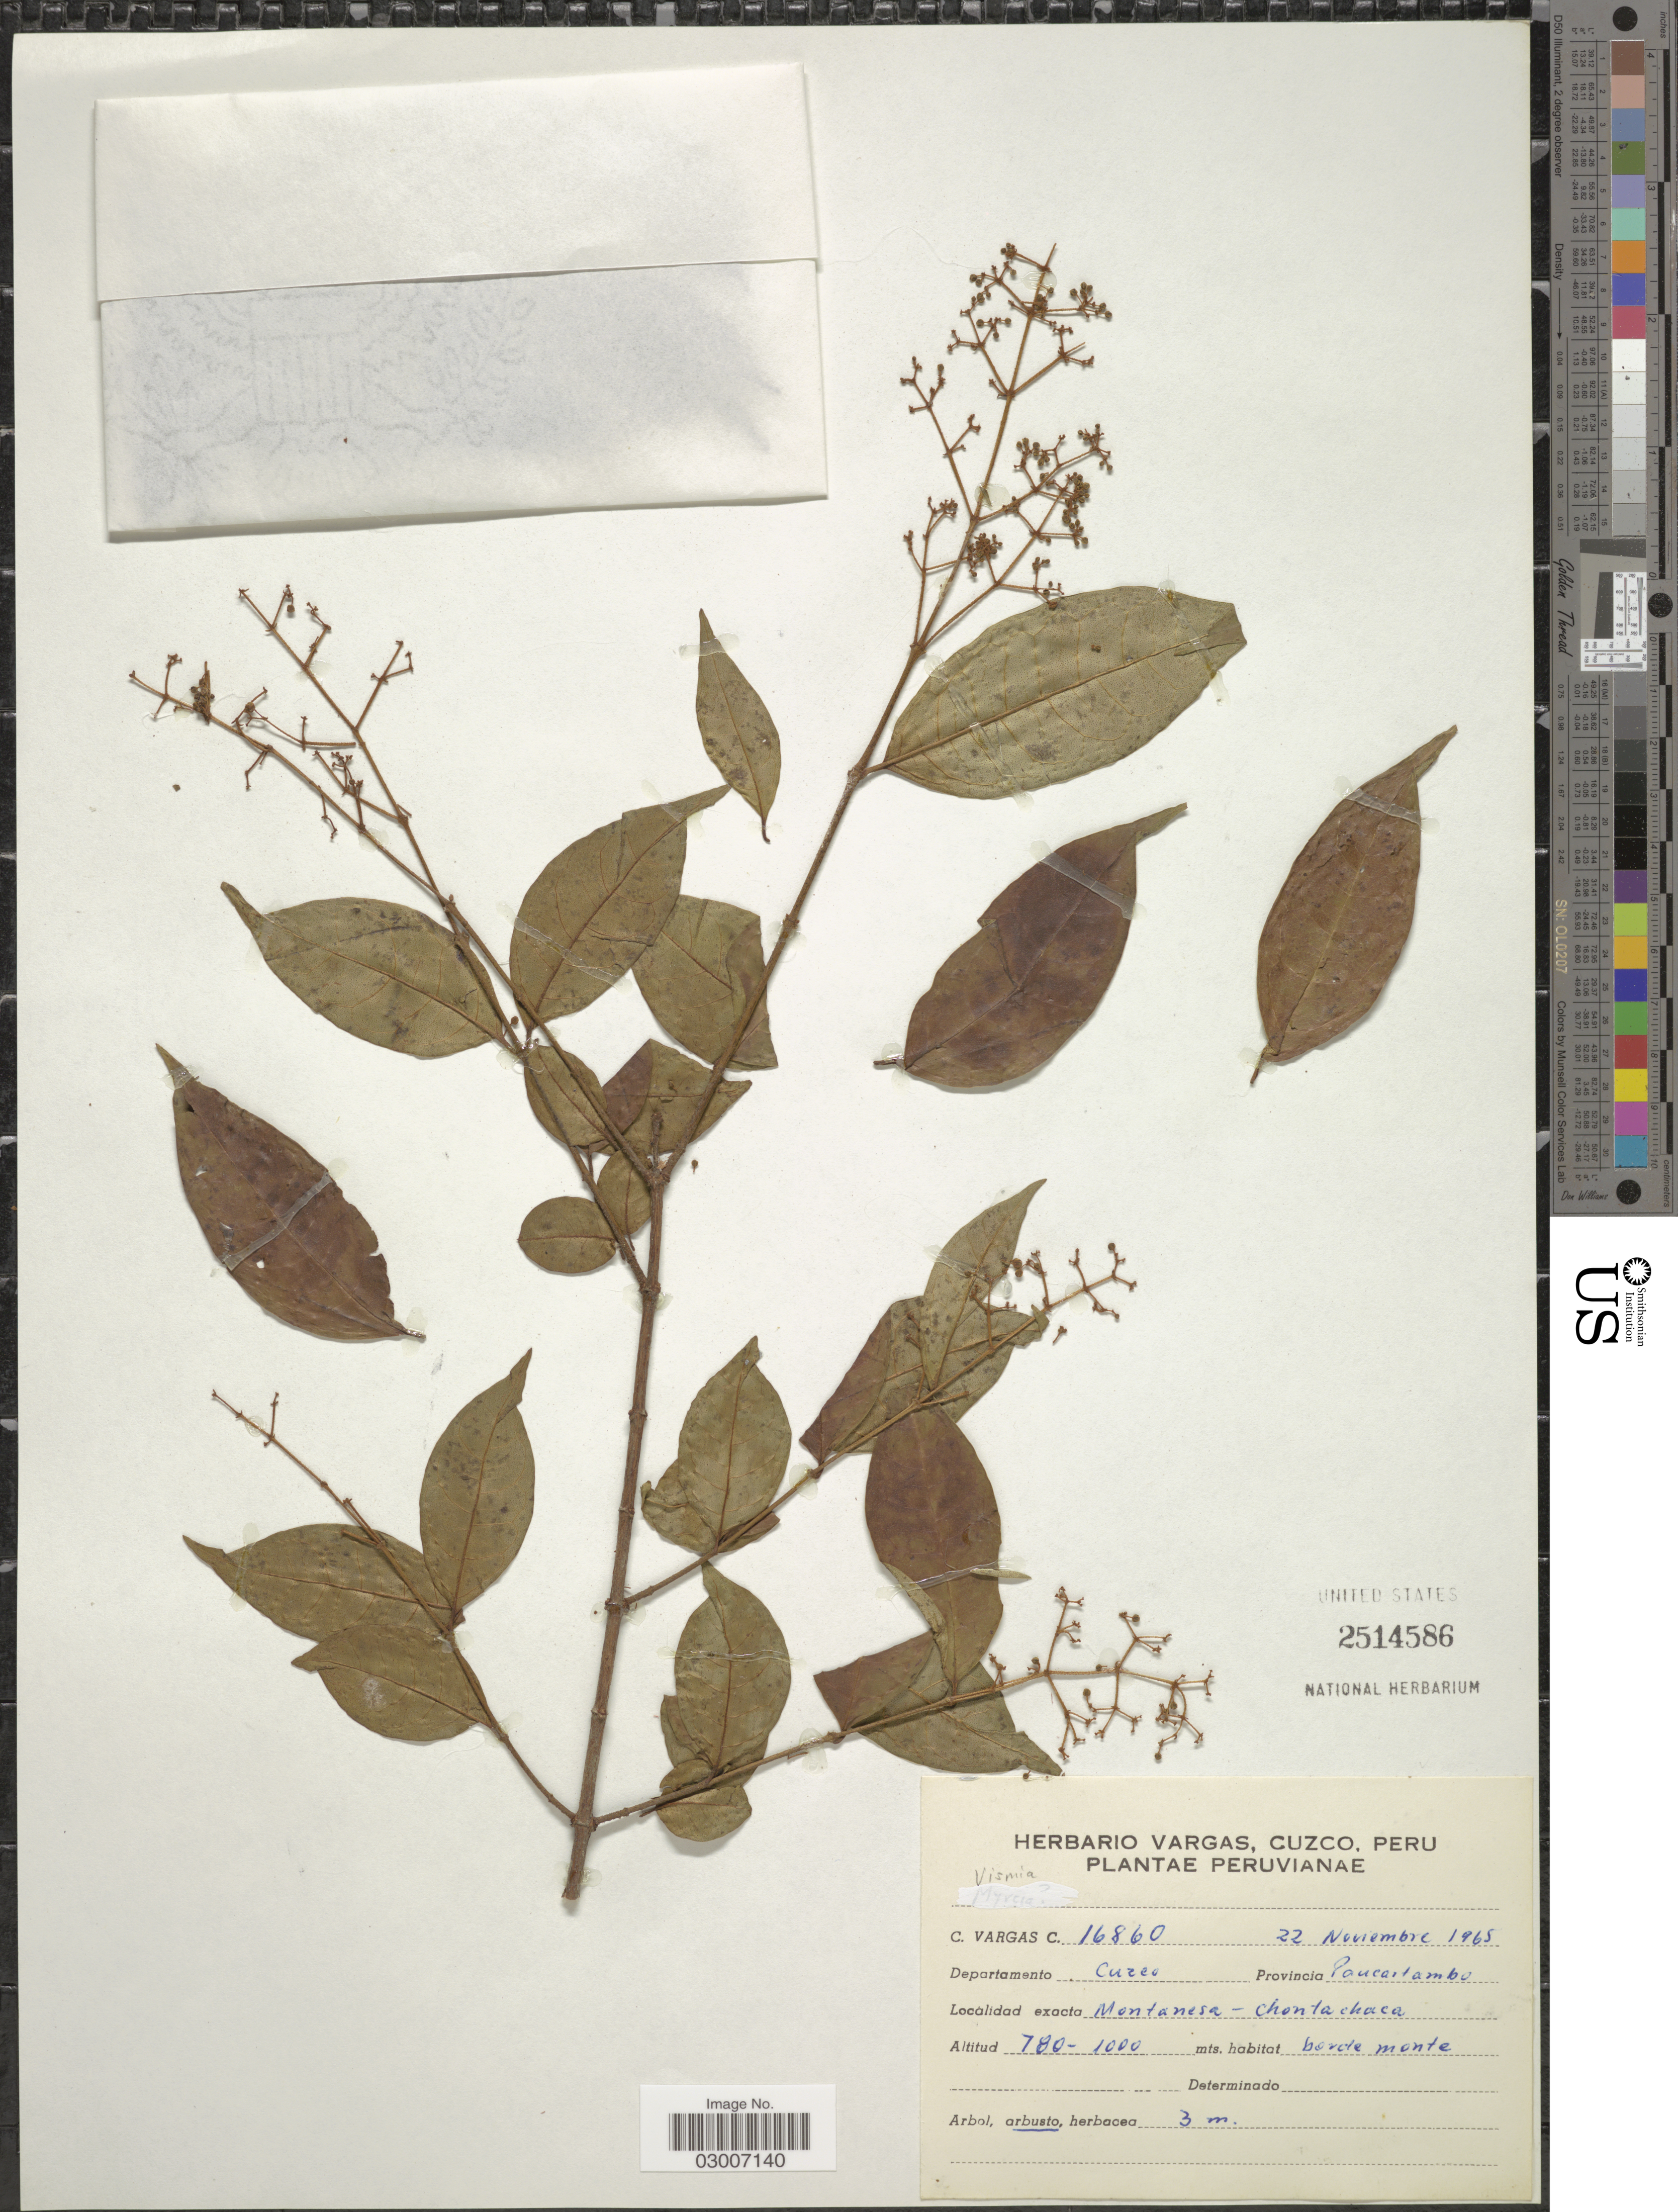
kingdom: Plantae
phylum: Tracheophyta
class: Magnoliopsida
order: Malpighiales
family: Hypericaceae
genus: Vismia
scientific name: Vismia sp.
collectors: C. Vargas Calderón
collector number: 16860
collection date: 1965-11-22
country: Peru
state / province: Cusco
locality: Departamento Cuzco. Provincia Paucartambo. Montanesa-Chontachaca.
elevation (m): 780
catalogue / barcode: US 2514586